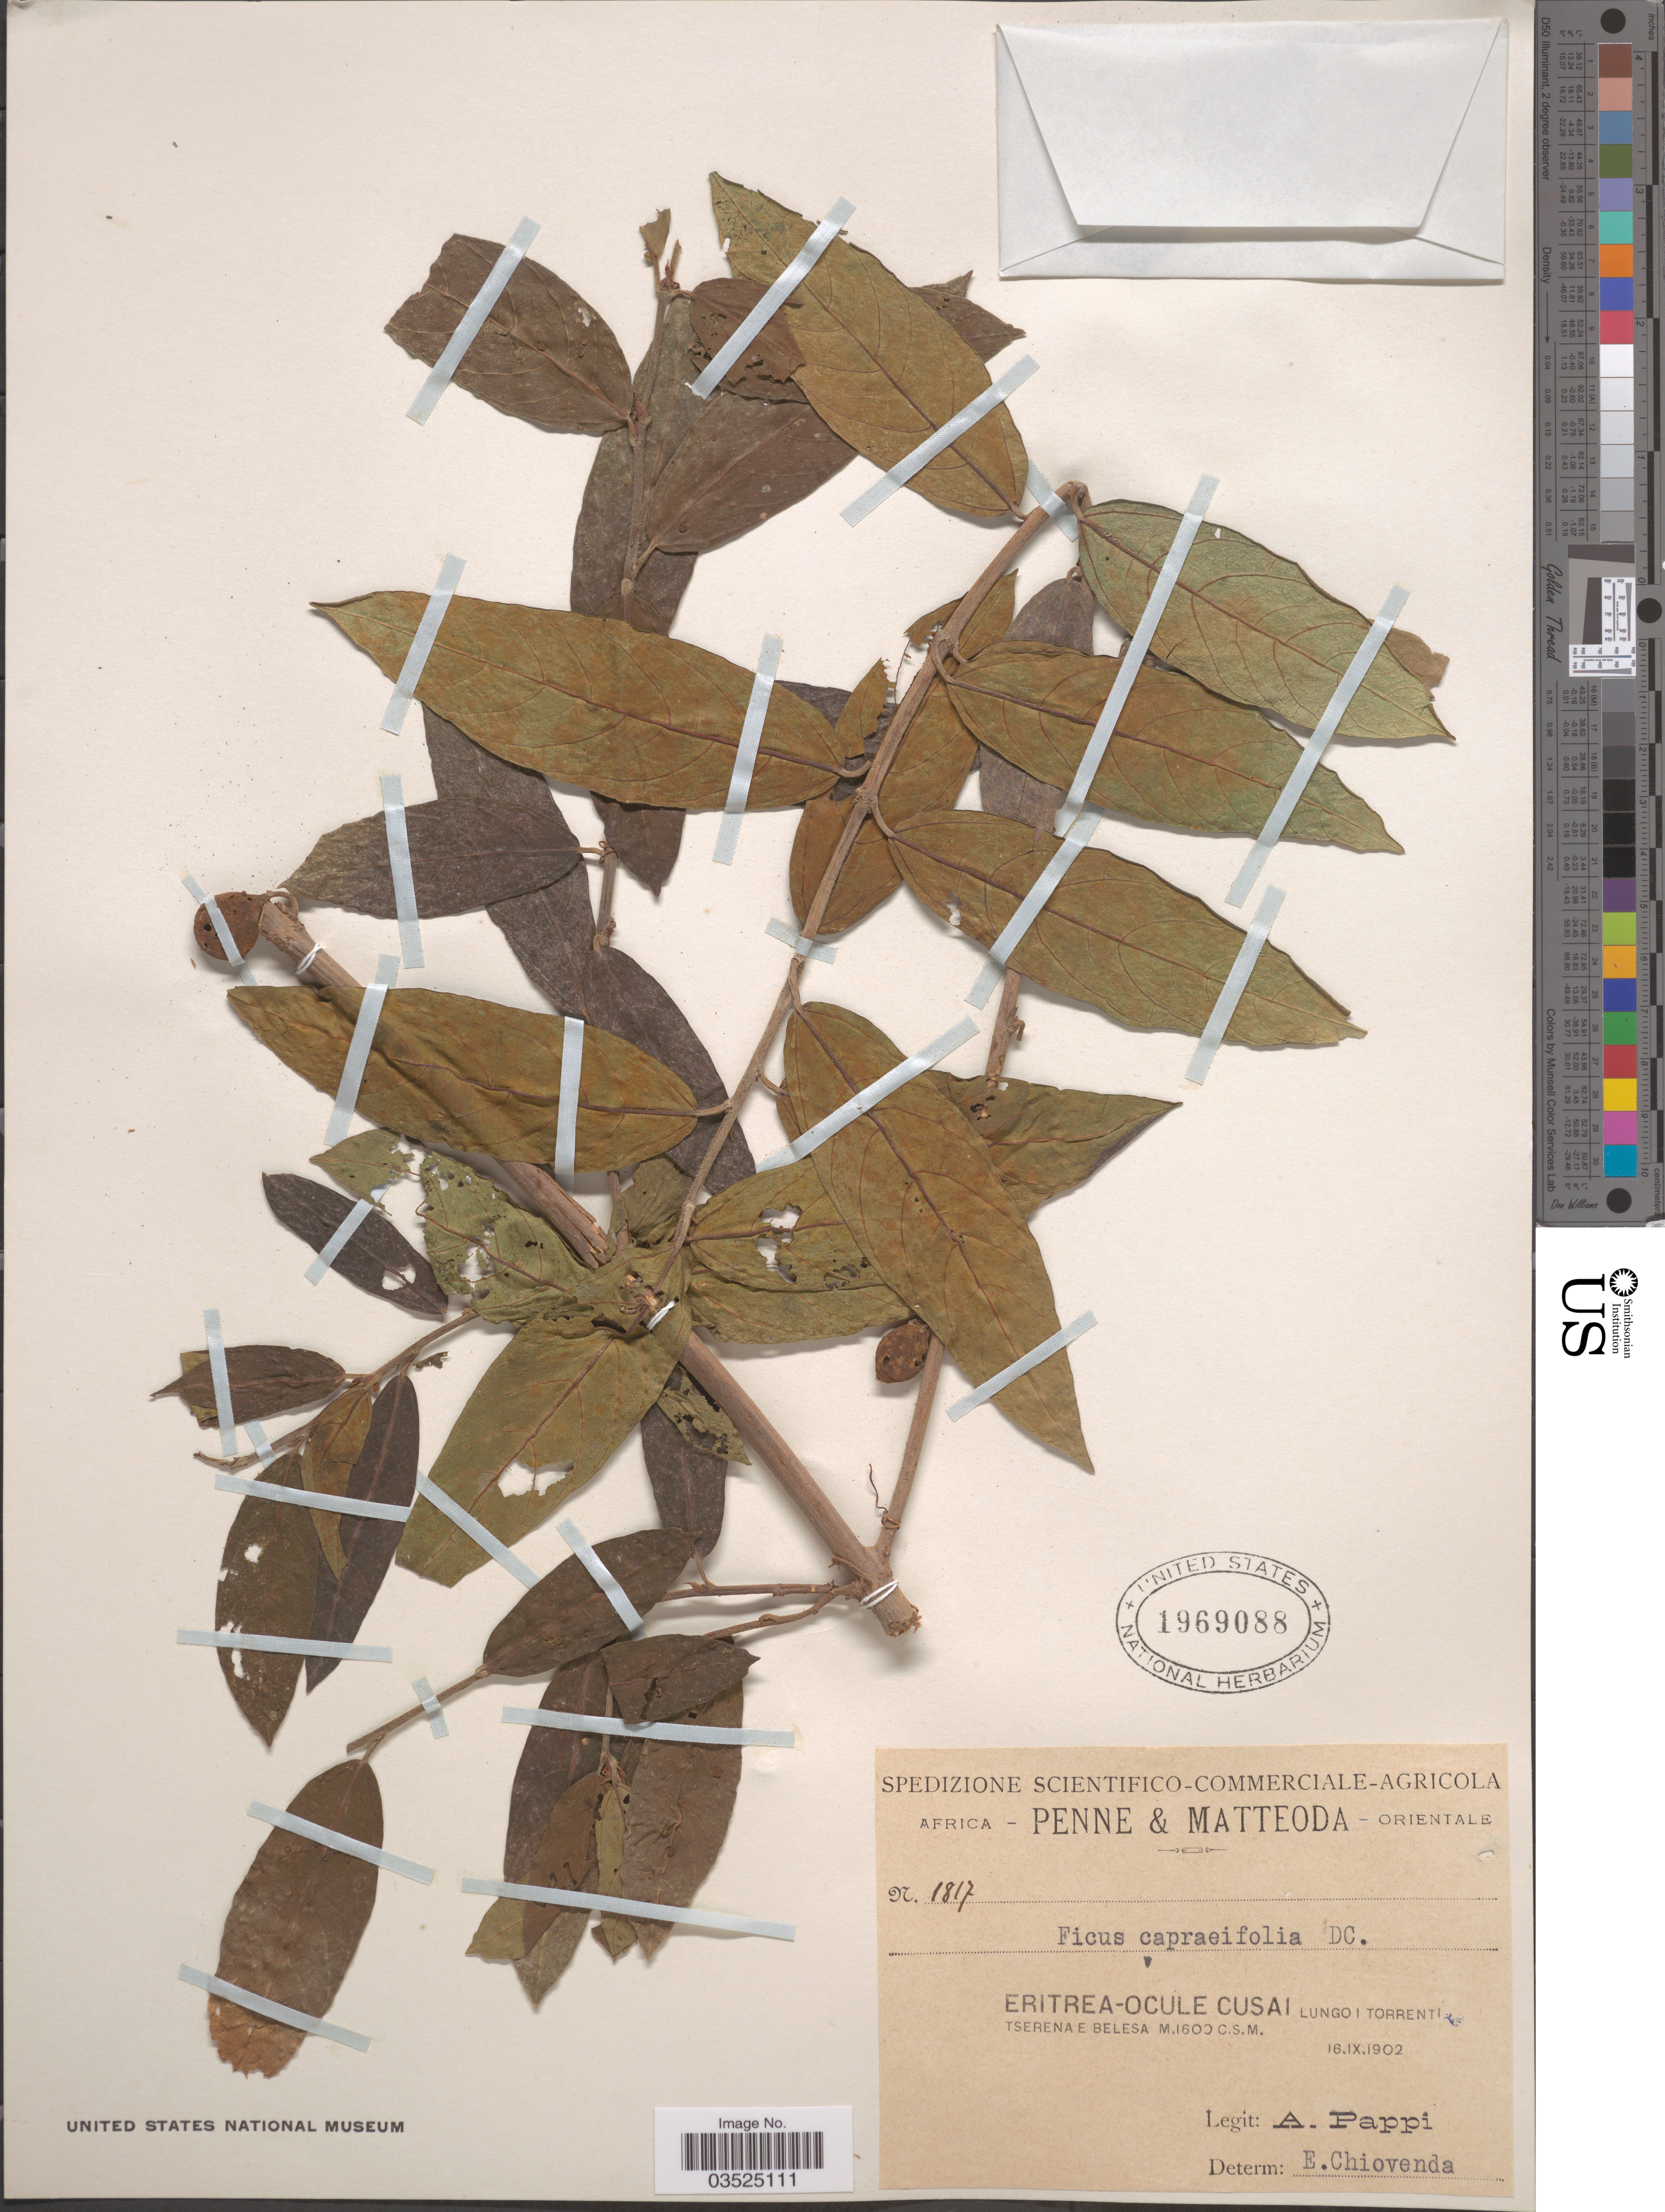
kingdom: Plantae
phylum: Tracheophyta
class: Magnoliopsida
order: Rosales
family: Moraceae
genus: Ficus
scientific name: Ficus capreifolia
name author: Delile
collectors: A. Pappi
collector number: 1817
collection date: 1902-09-16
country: Eritrea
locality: Africa. Orientale. Eritrea-Ocule Cusai. Lungo i Torrenti. Tserena E belesa.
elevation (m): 1600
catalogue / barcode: US 1969088